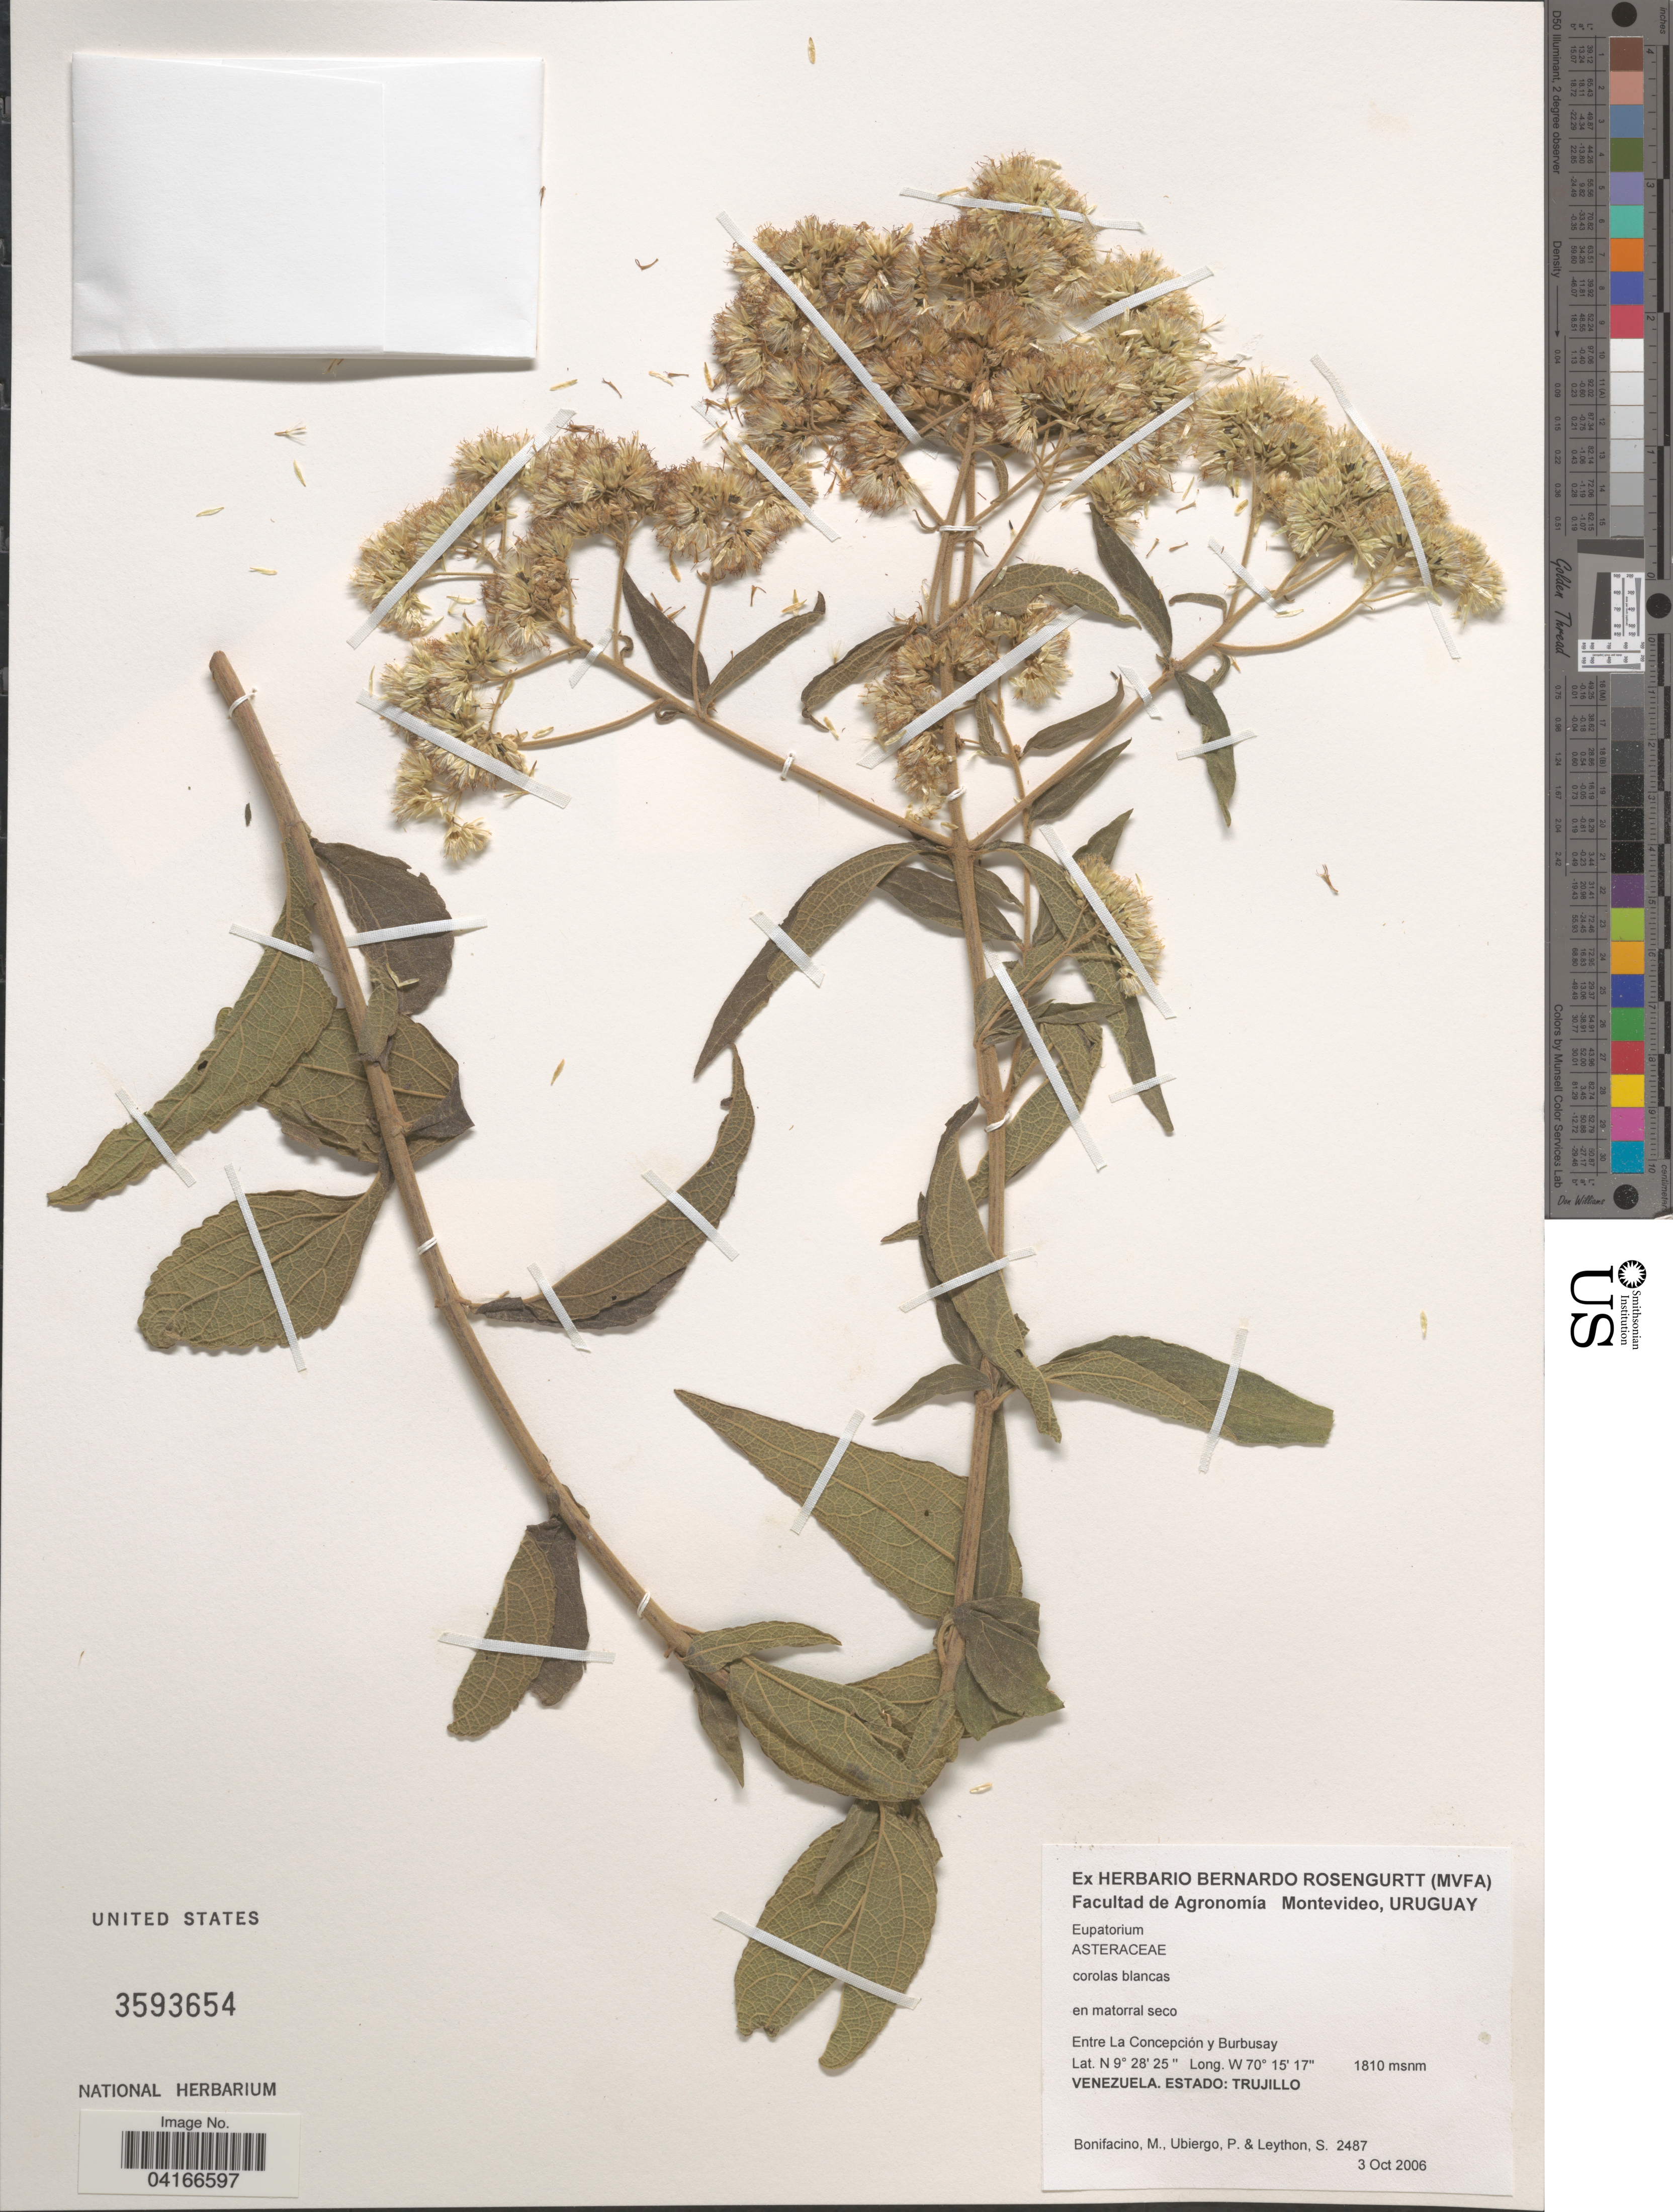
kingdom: Plantae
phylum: Tracheophyta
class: Magnoliopsida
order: Asterales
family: Asteraceae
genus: Eupatorium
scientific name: Eupatorium sp.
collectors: M. Bonifacino, P. Ubiergo & S. Leython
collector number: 2487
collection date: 2006-10-03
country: Venezuela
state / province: Trujillo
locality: Entre La Concepción y Burbusay.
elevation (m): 1810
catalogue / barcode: US 3593654